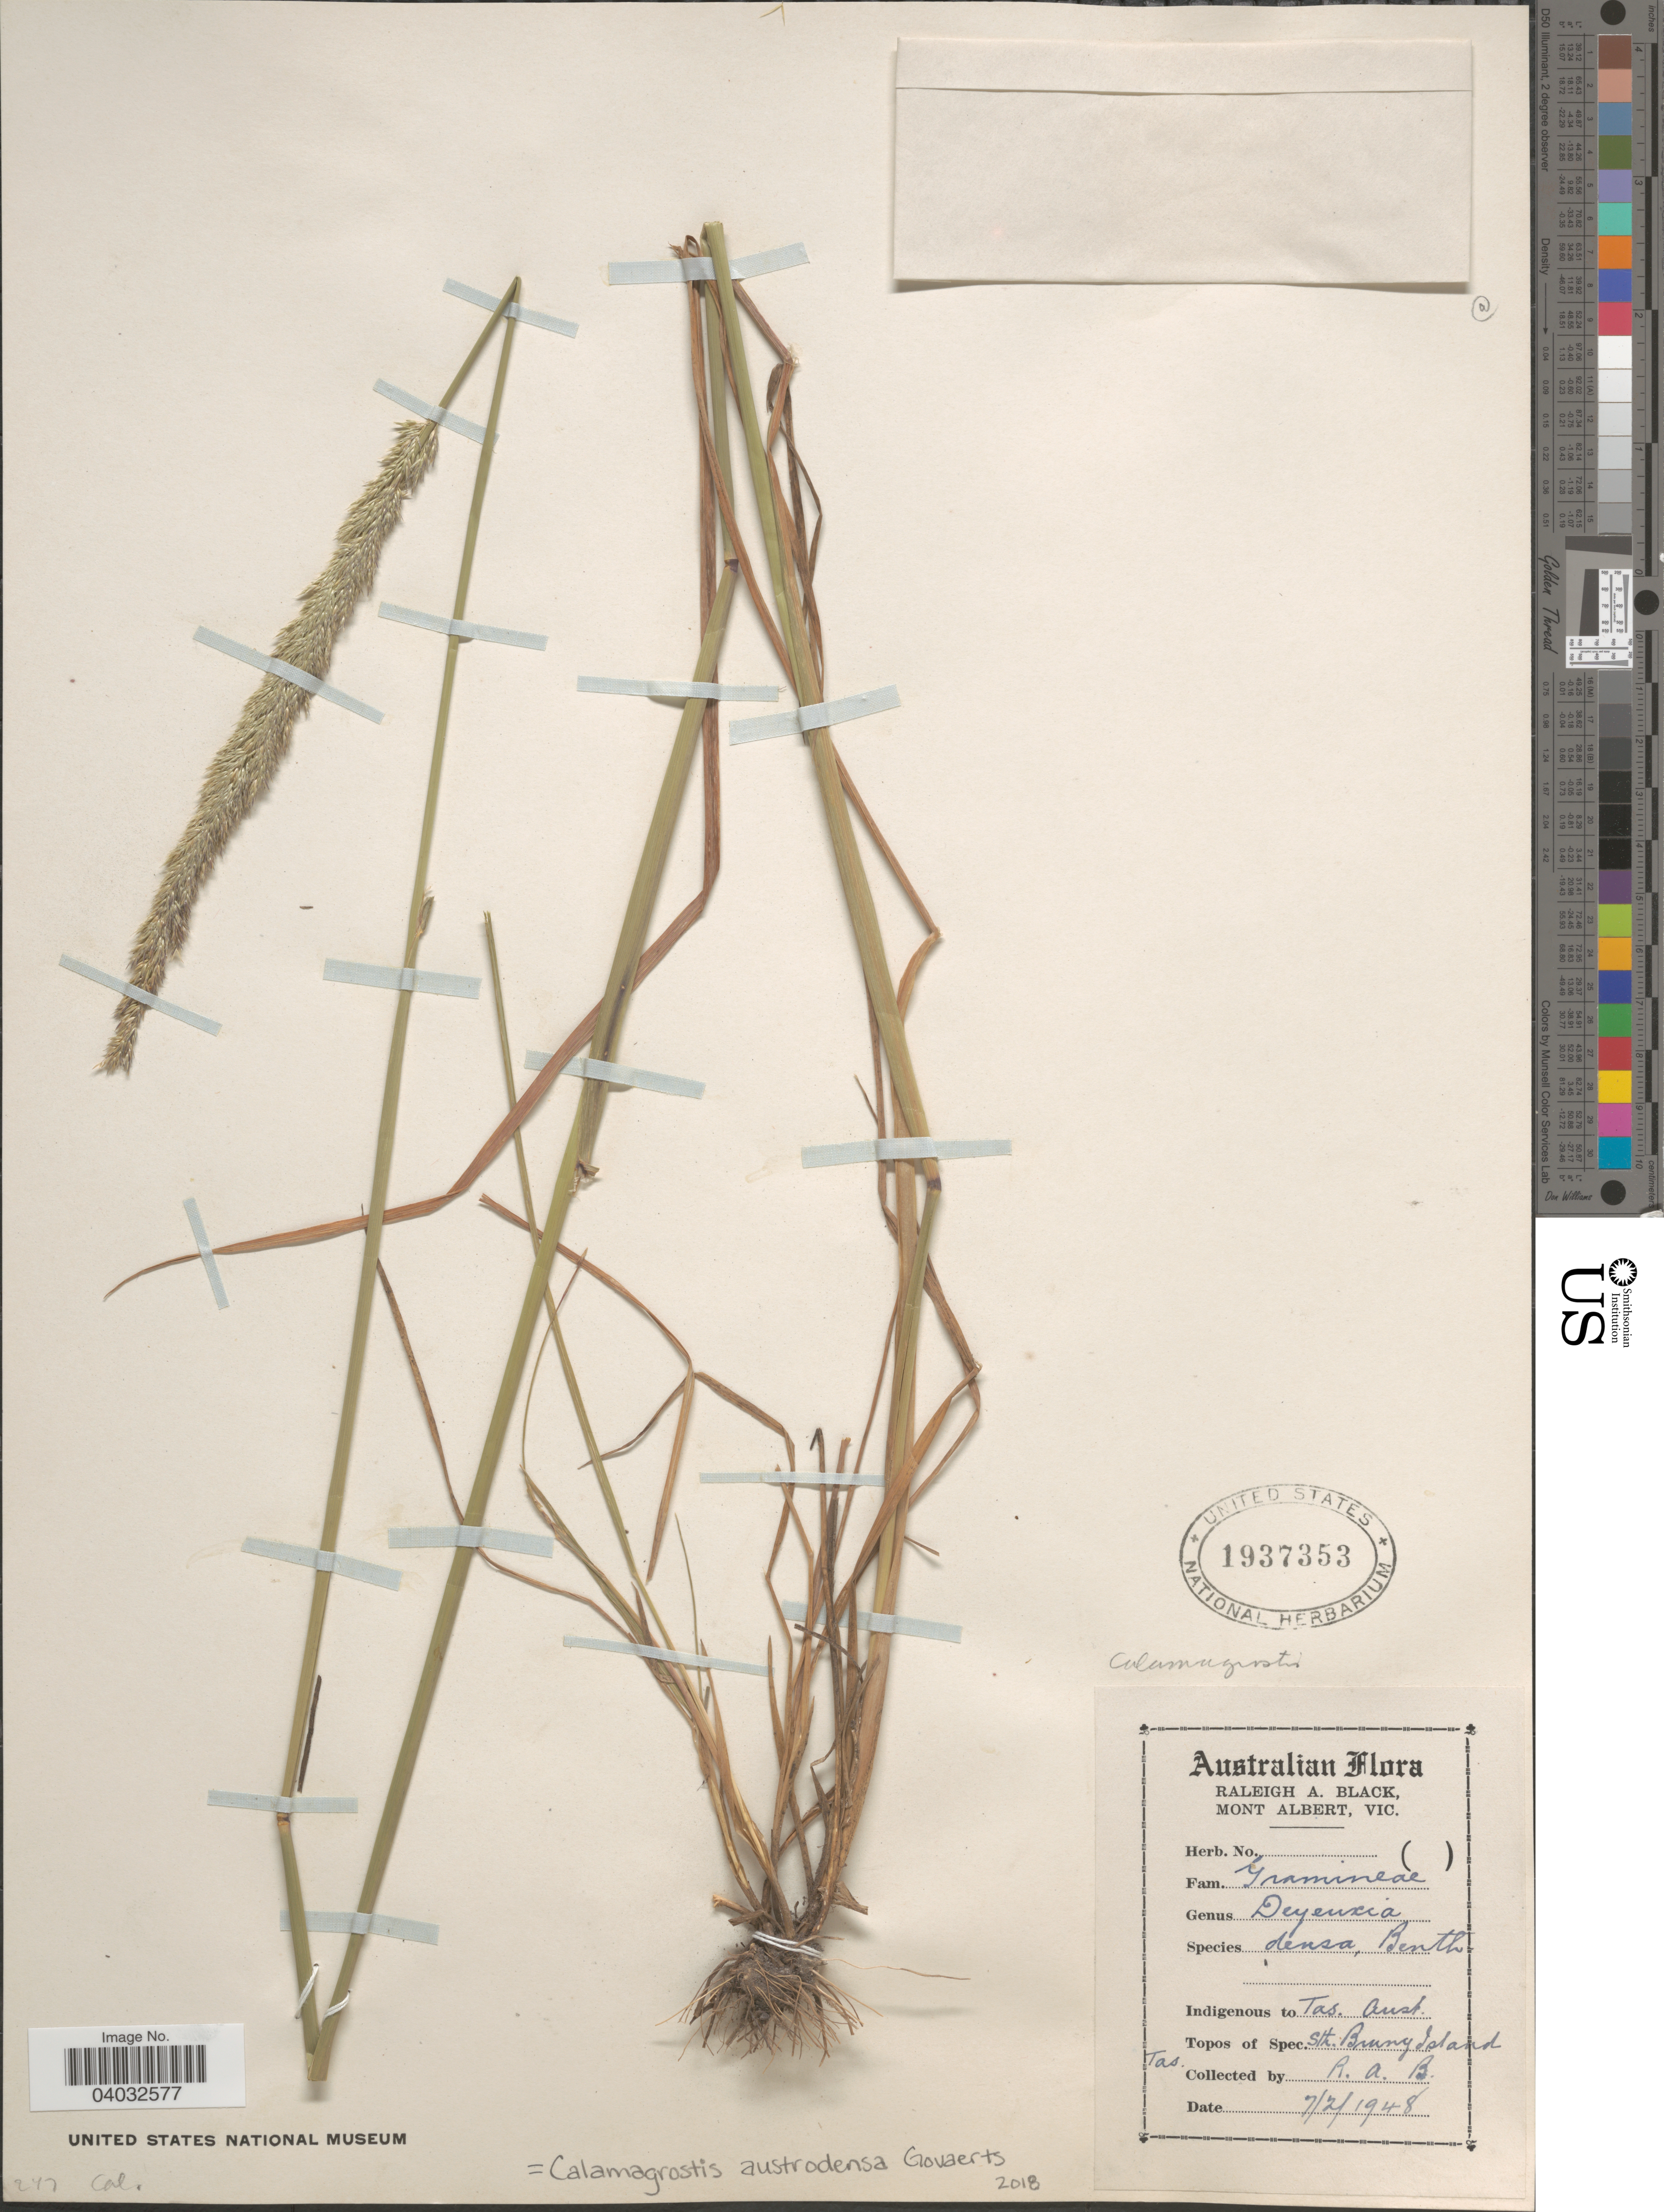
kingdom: Plantae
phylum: Tracheophyta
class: Liliopsida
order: Poales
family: Poaceae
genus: Calamagrostis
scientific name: Calamagrostis austrodensa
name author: Govaerts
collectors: R. A. Black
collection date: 1948-02-07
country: Australia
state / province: Tasmania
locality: Sth. Bruny Island.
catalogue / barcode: US 1937353